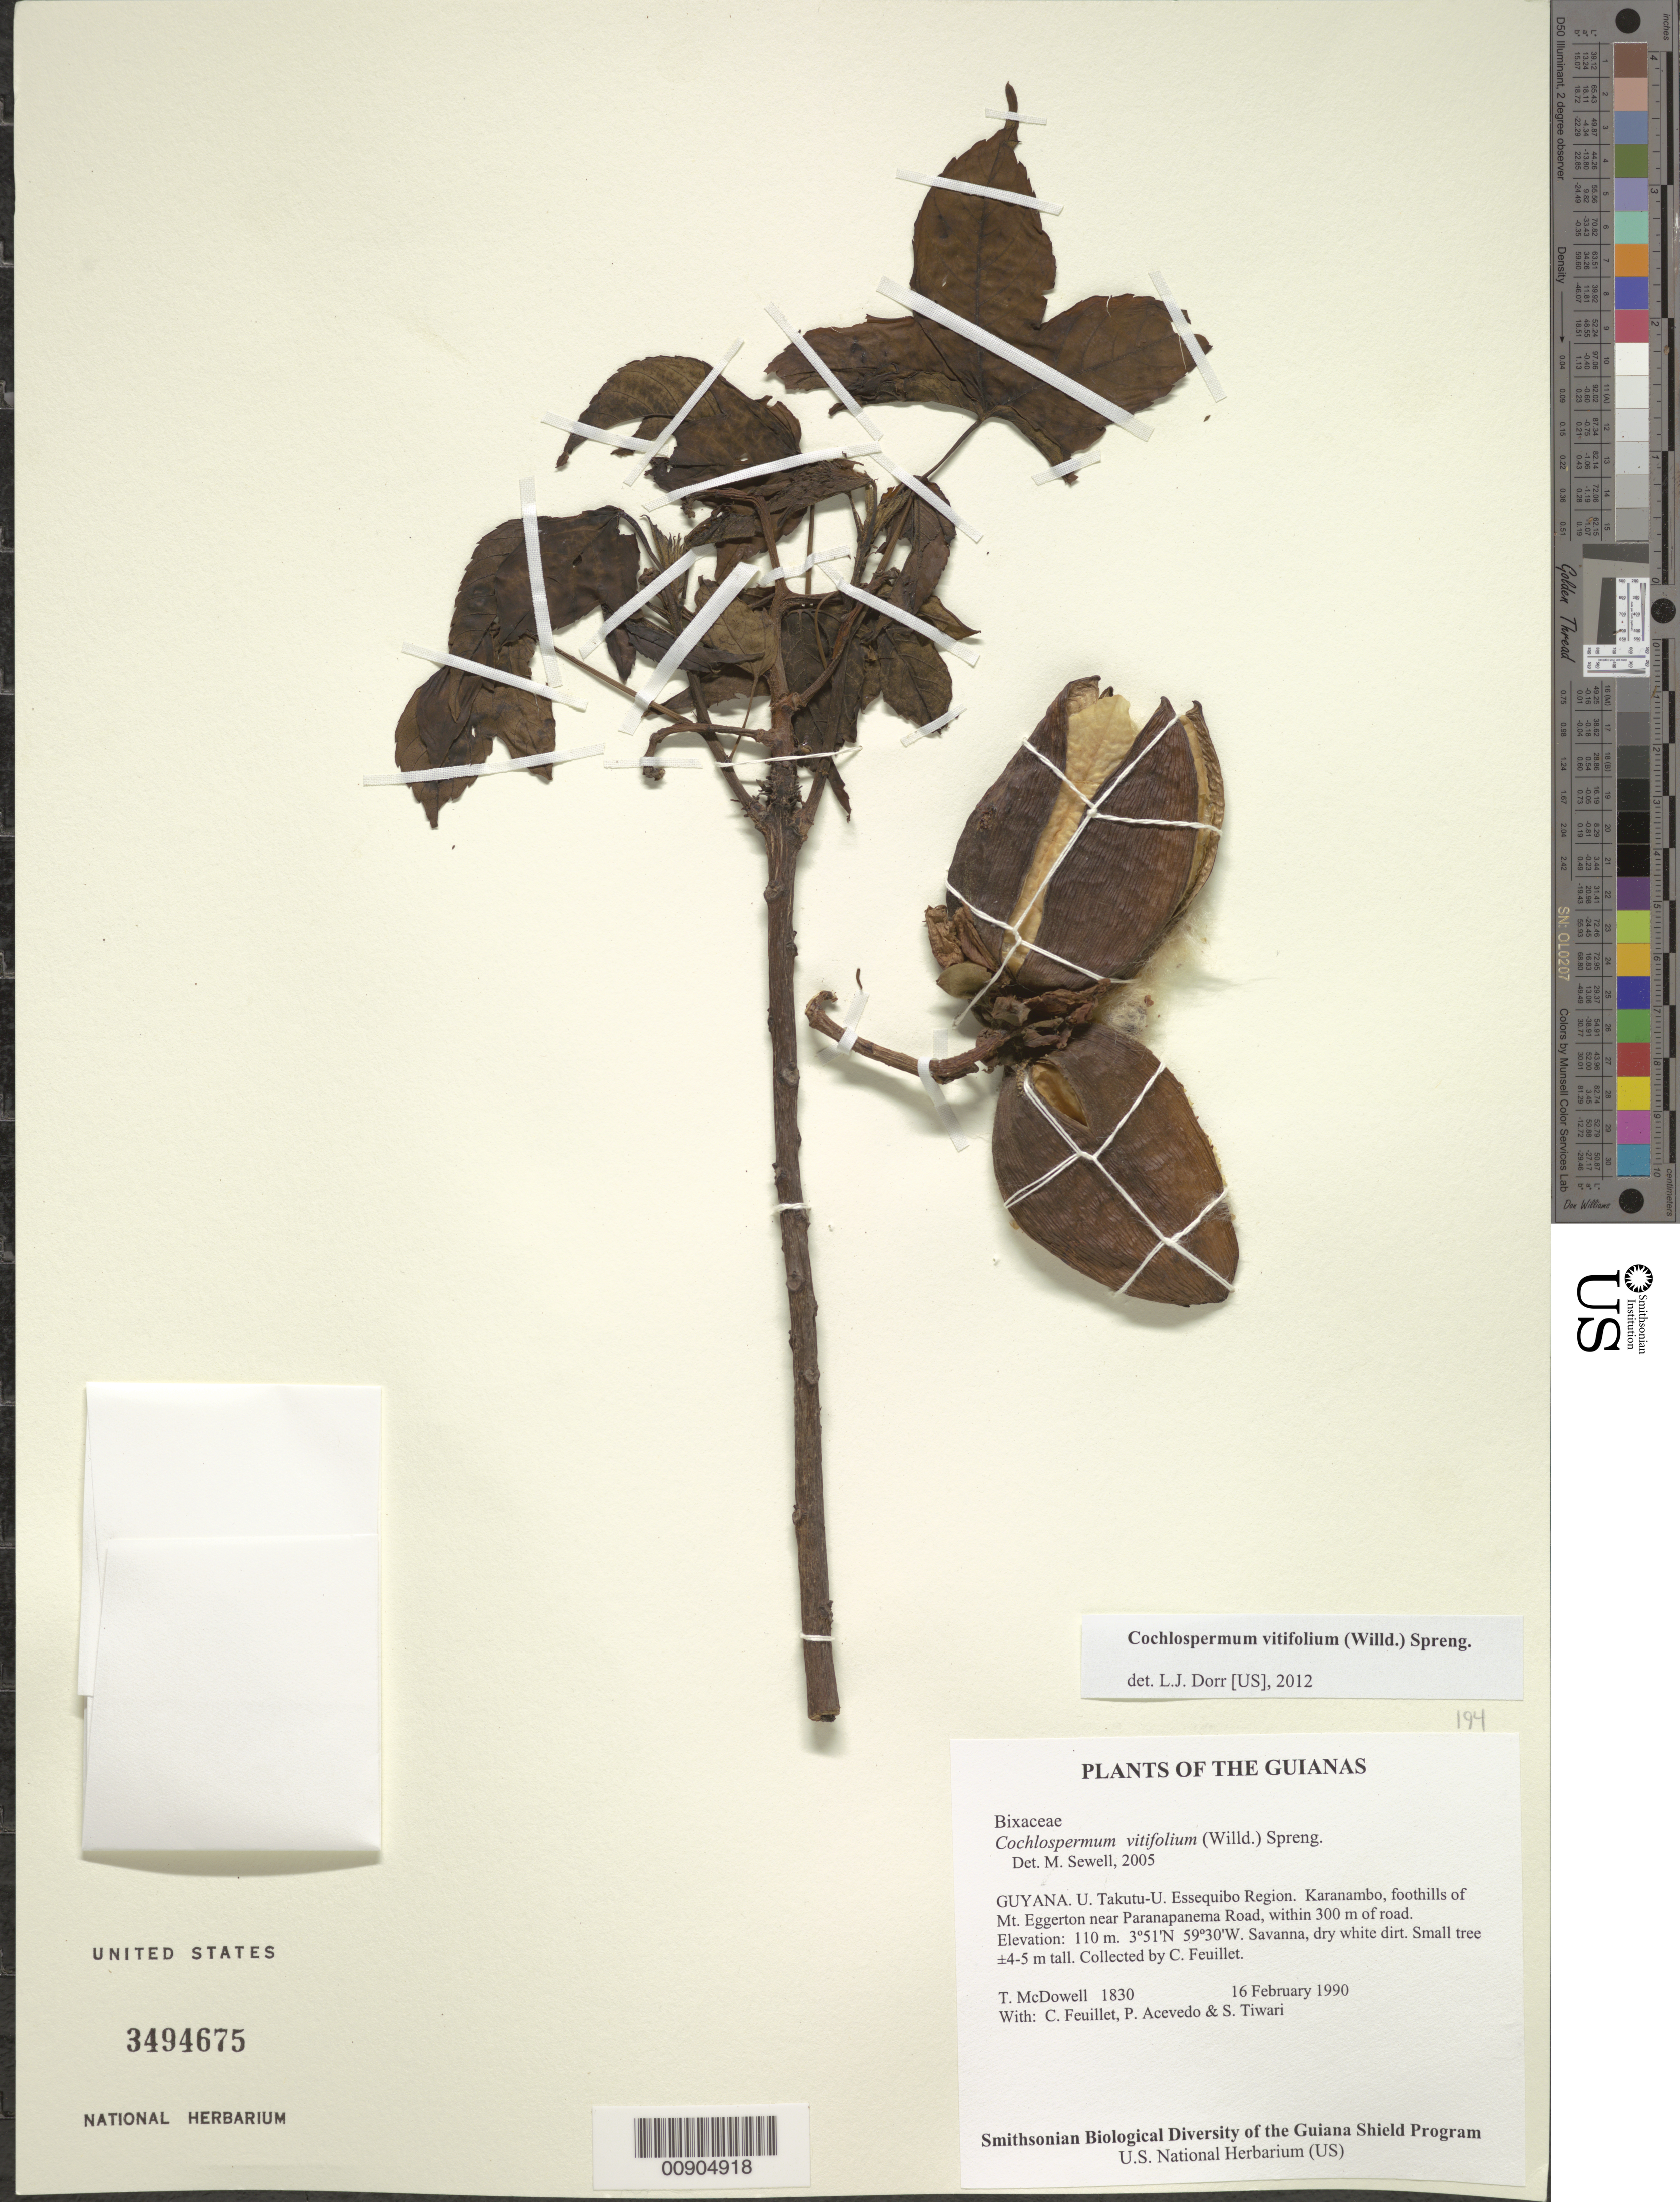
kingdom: Plantae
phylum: Tracheophyta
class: Magnoliopsida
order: Malvales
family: Cochlospermaceae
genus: Cochlospermum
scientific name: Cochlospermum vitifolium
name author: (Willd.) Spreng.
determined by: Sewell, M.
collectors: T. McDowell, C. Feuillet, P. Acevedo-Rodr. & S. Tiwari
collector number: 1830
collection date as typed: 16 February 1990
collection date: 1990-02-16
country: Guyana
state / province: U. Takutu-U. Essequibo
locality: Karanambo, foothills of Mt. Eggerton near Paranapanema Road, within 300 m of road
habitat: Savanna, dry white dirt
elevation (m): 110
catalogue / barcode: US 3494675